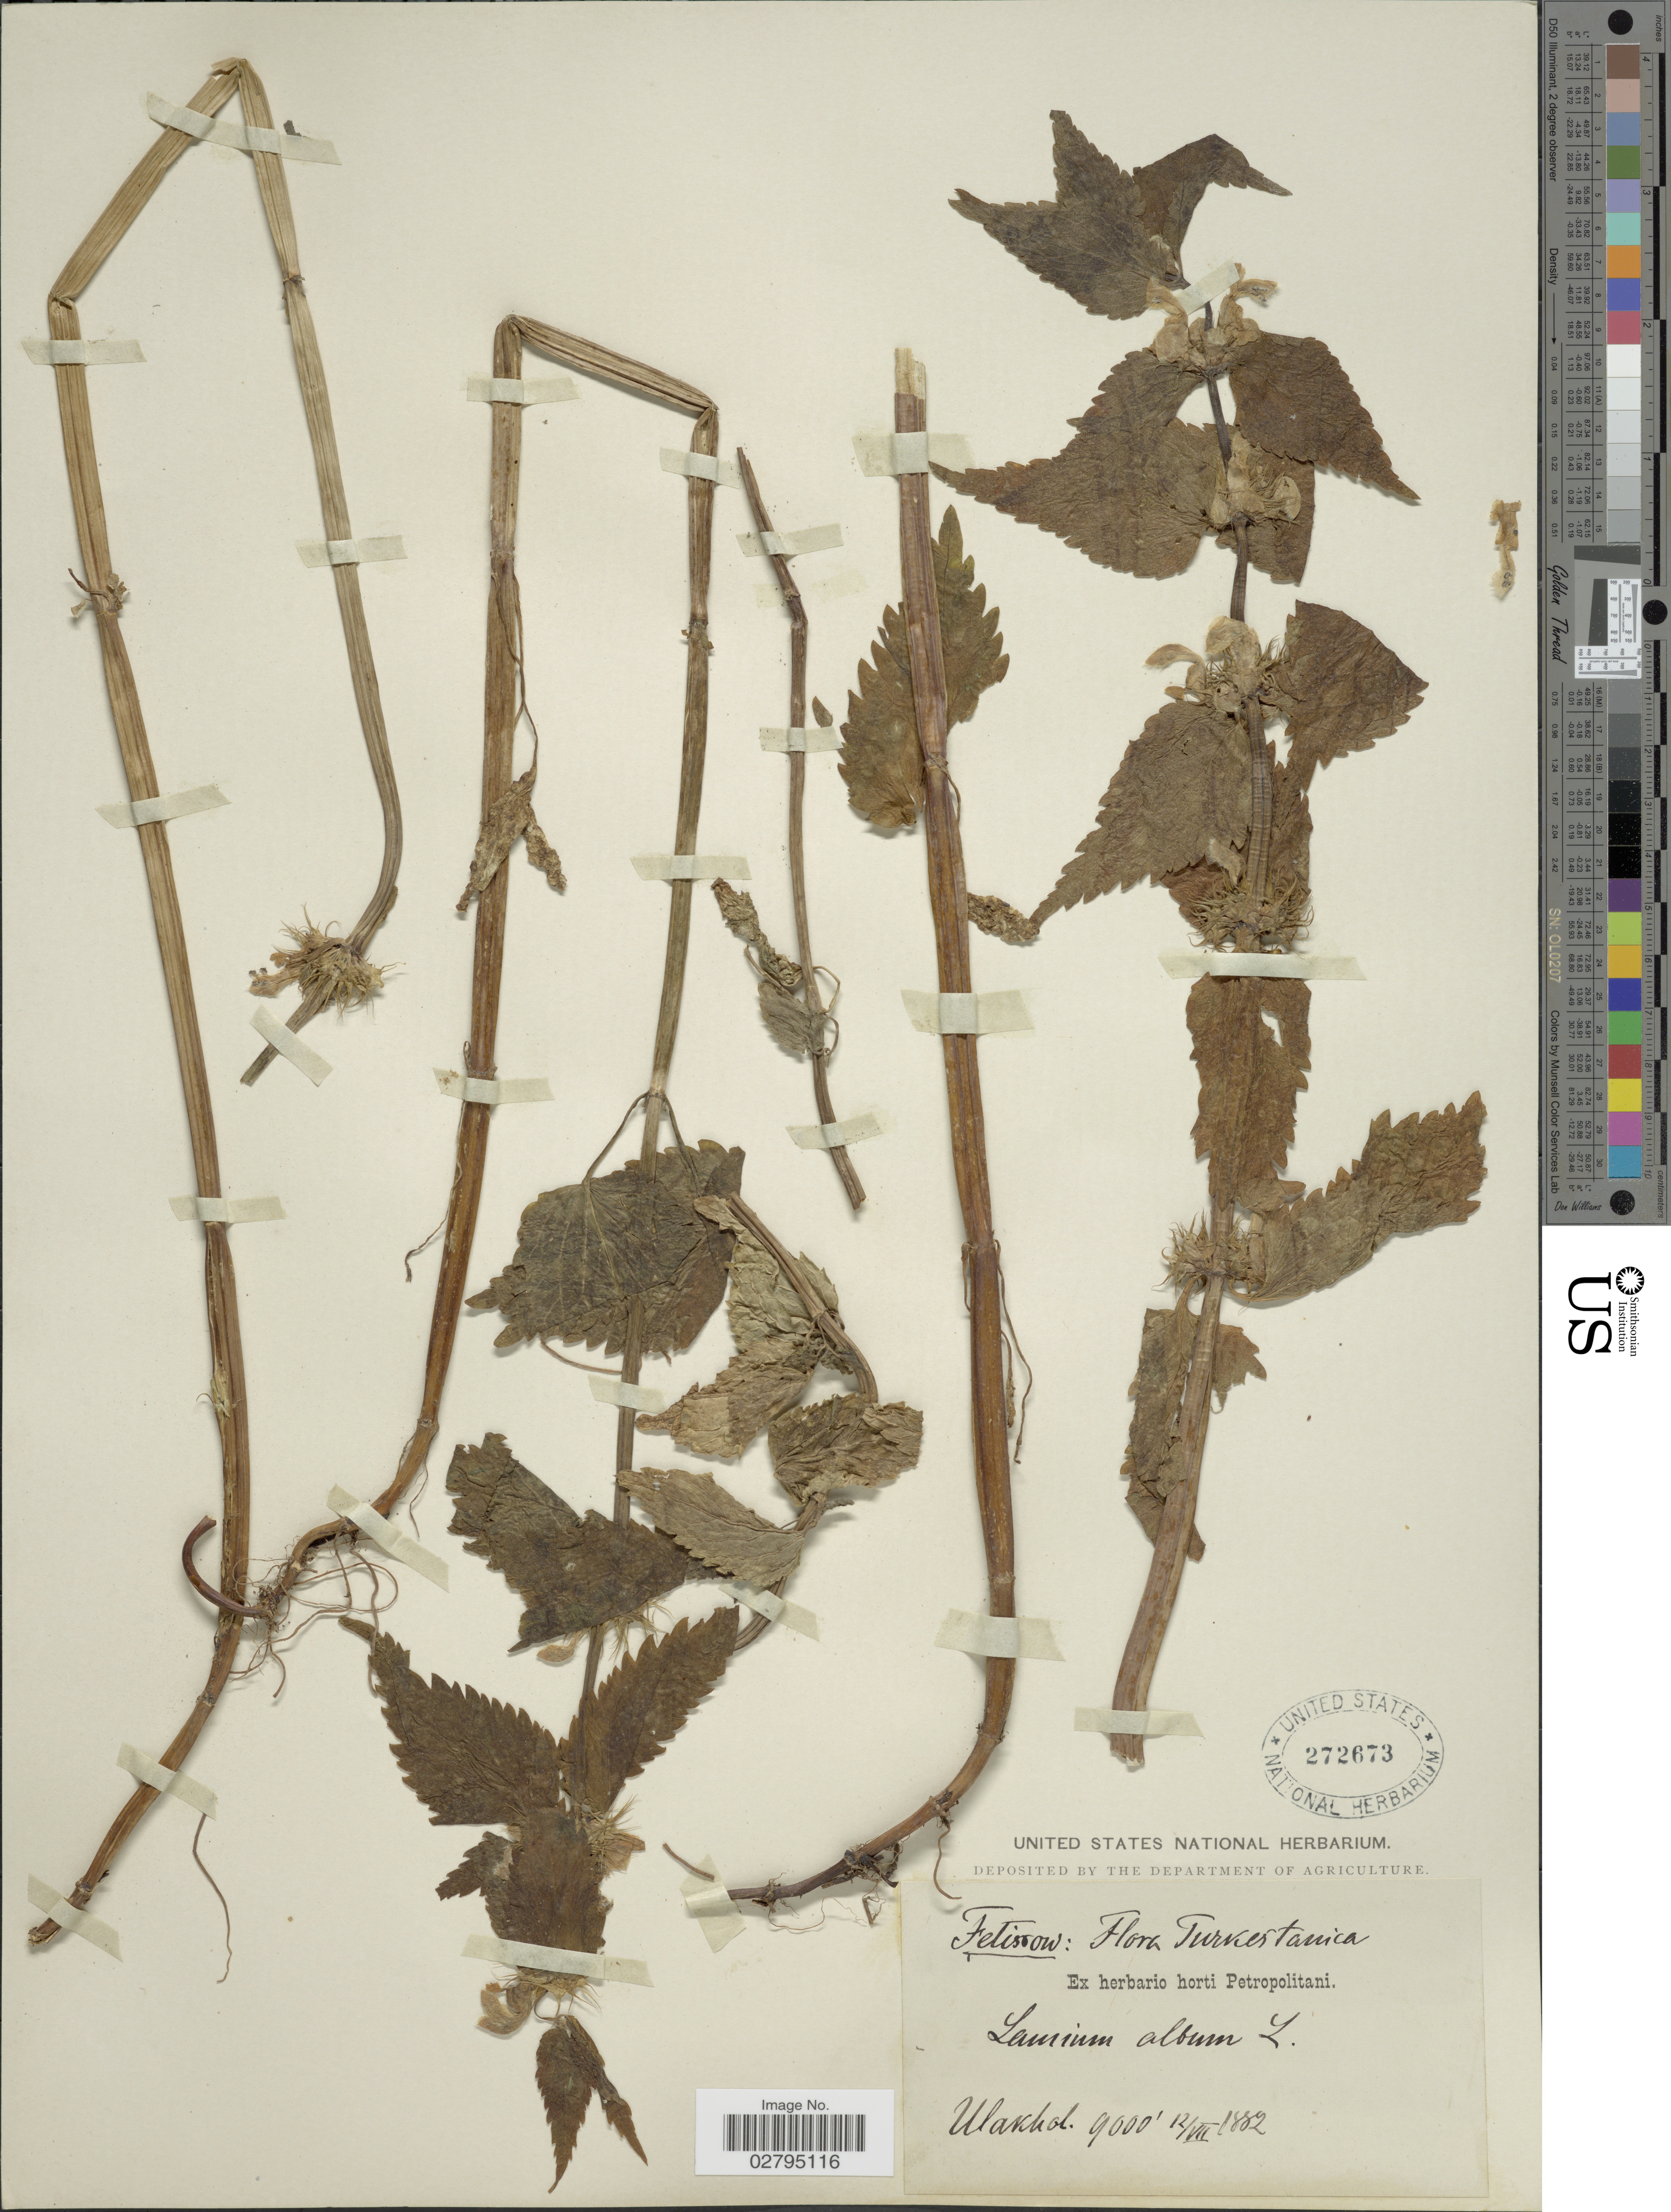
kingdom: Plantae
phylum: Tracheophyta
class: Magnoliopsida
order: Lamiales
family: Lamiaceae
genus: Lamium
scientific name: Lamium album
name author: L.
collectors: -. Fetissow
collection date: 1882-07-12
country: Kyrgyzstan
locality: Turkestanica. Ulakhol.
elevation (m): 2743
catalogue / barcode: US 272673